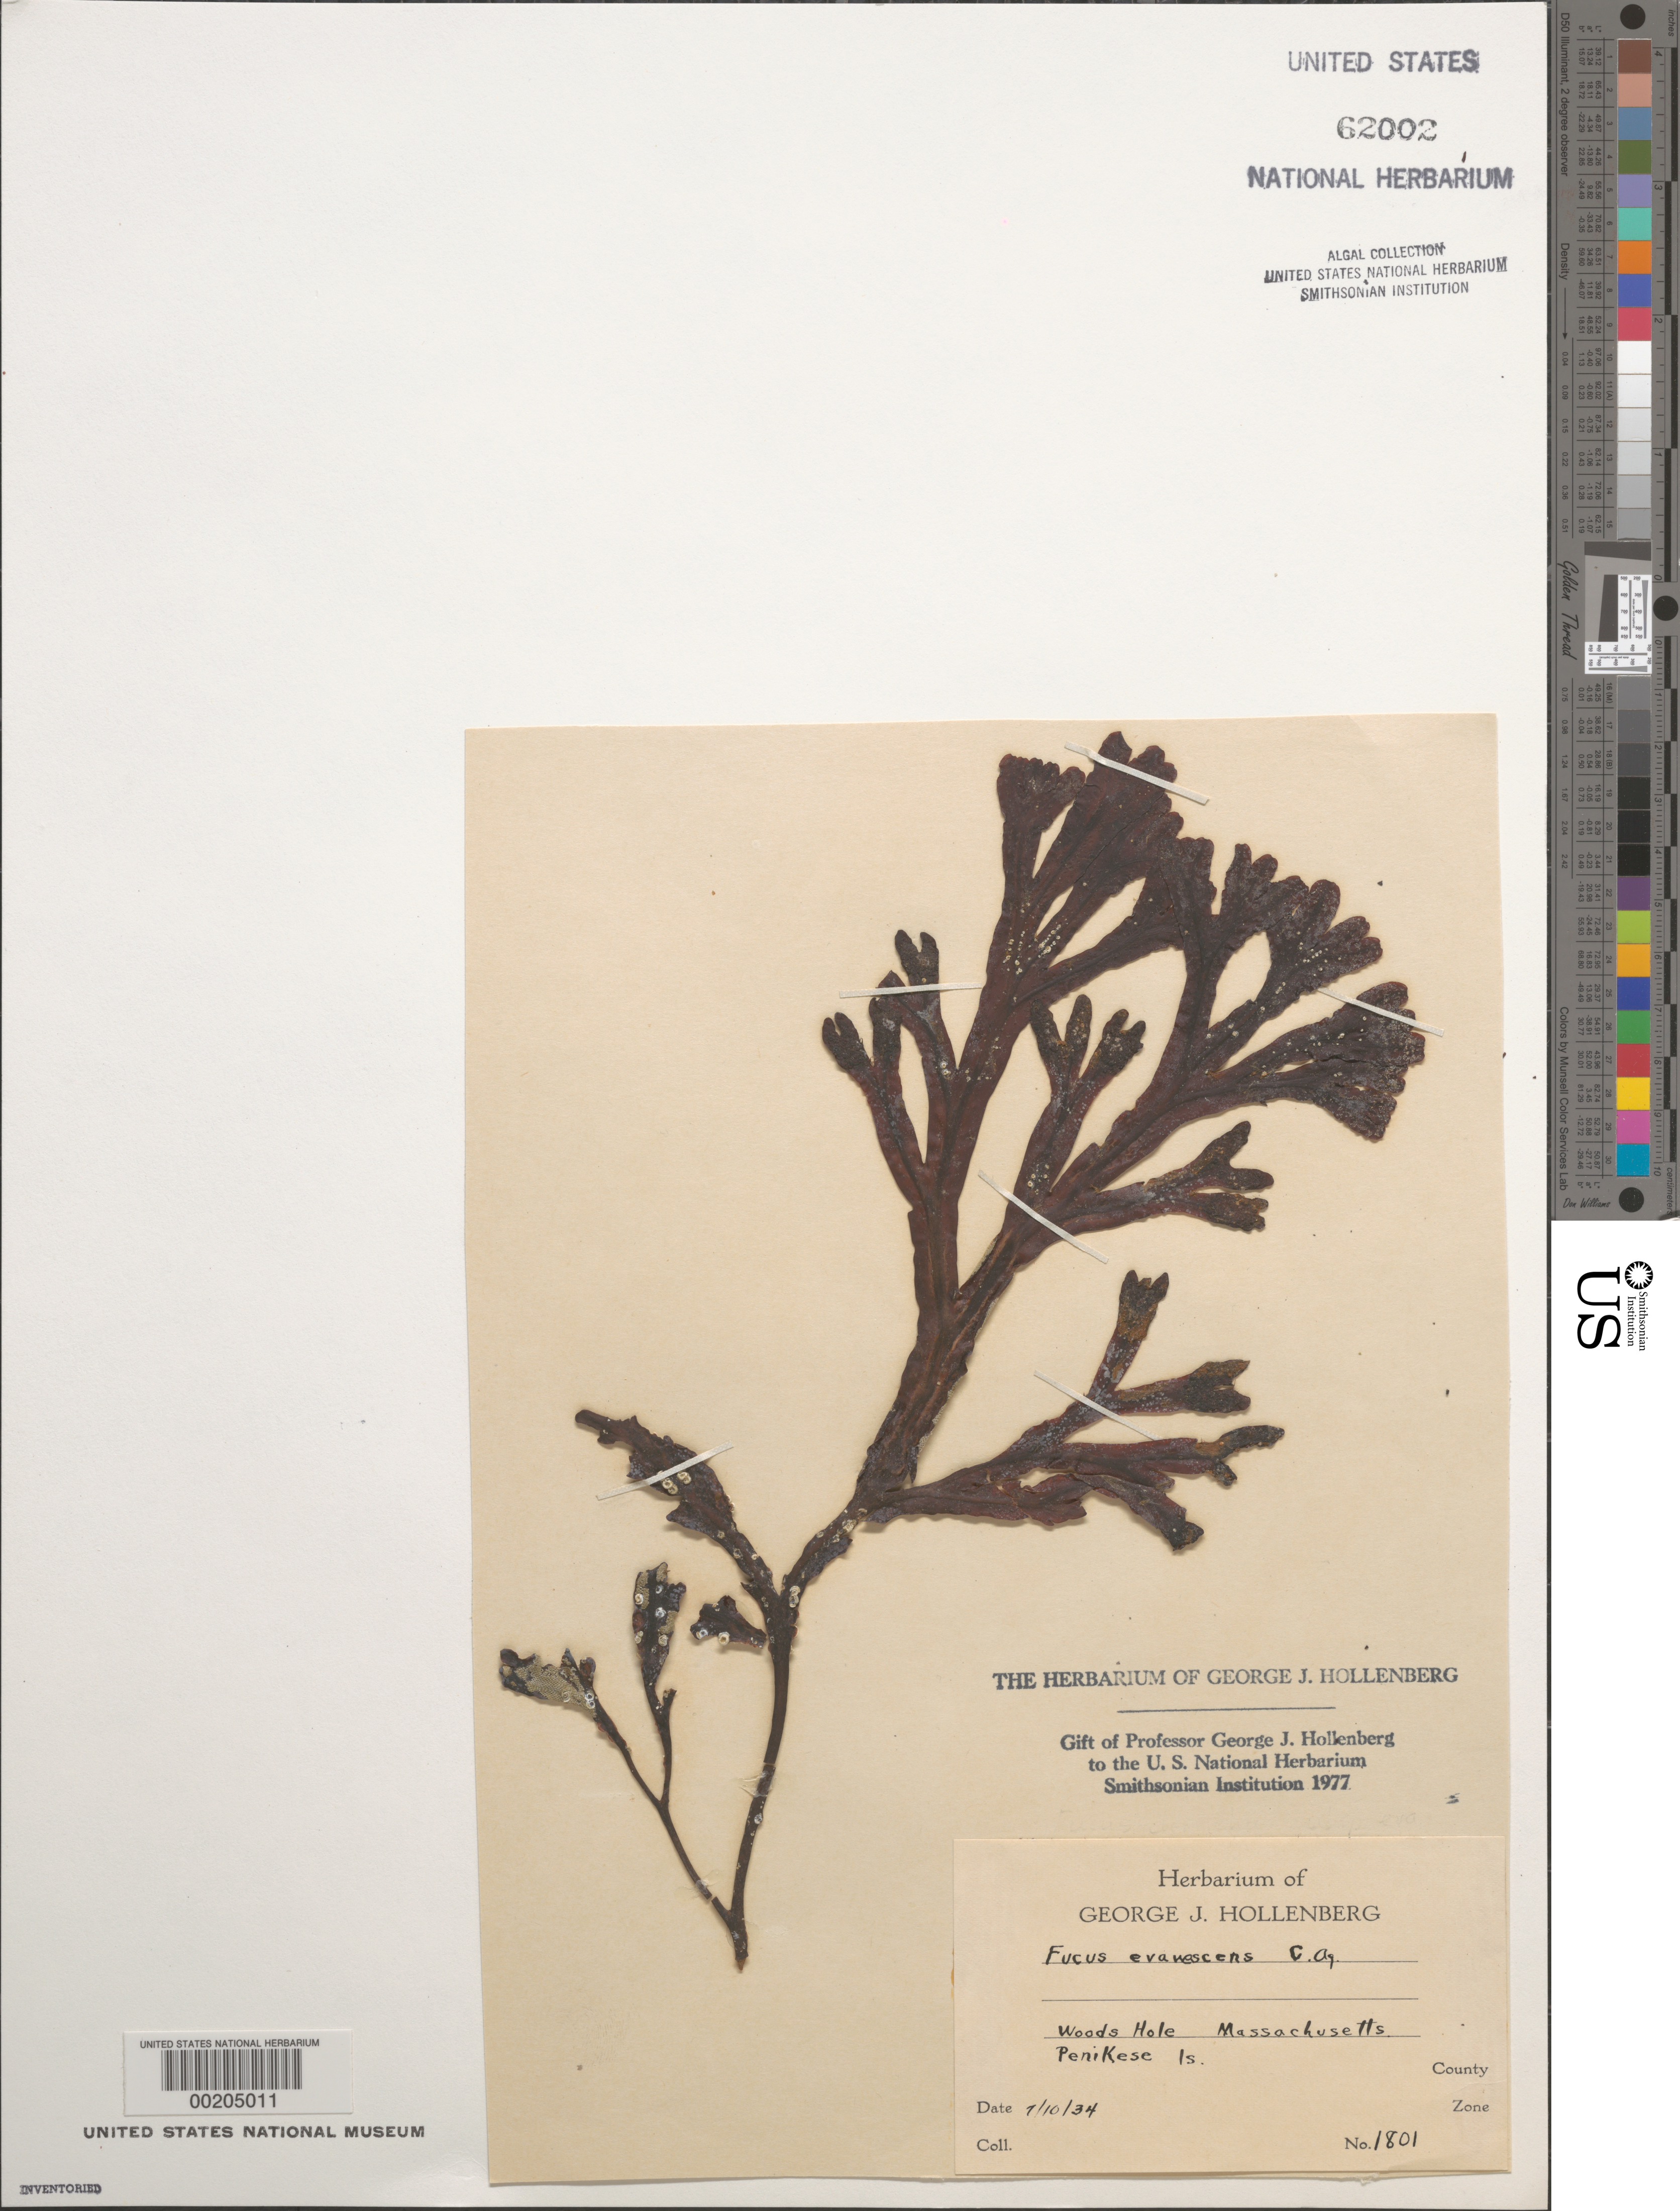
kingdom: Chromista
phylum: Ochrophyta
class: Phaeophyceae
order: Fucales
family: Fucaceae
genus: Fucus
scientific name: Fucus distichus subsp. evanescens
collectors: G. Hollenberg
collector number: GJH 1801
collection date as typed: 10 Jul 1934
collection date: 1934-07-10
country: United States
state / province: Massachusetts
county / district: Dukes County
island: Penikese Island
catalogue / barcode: US 62002